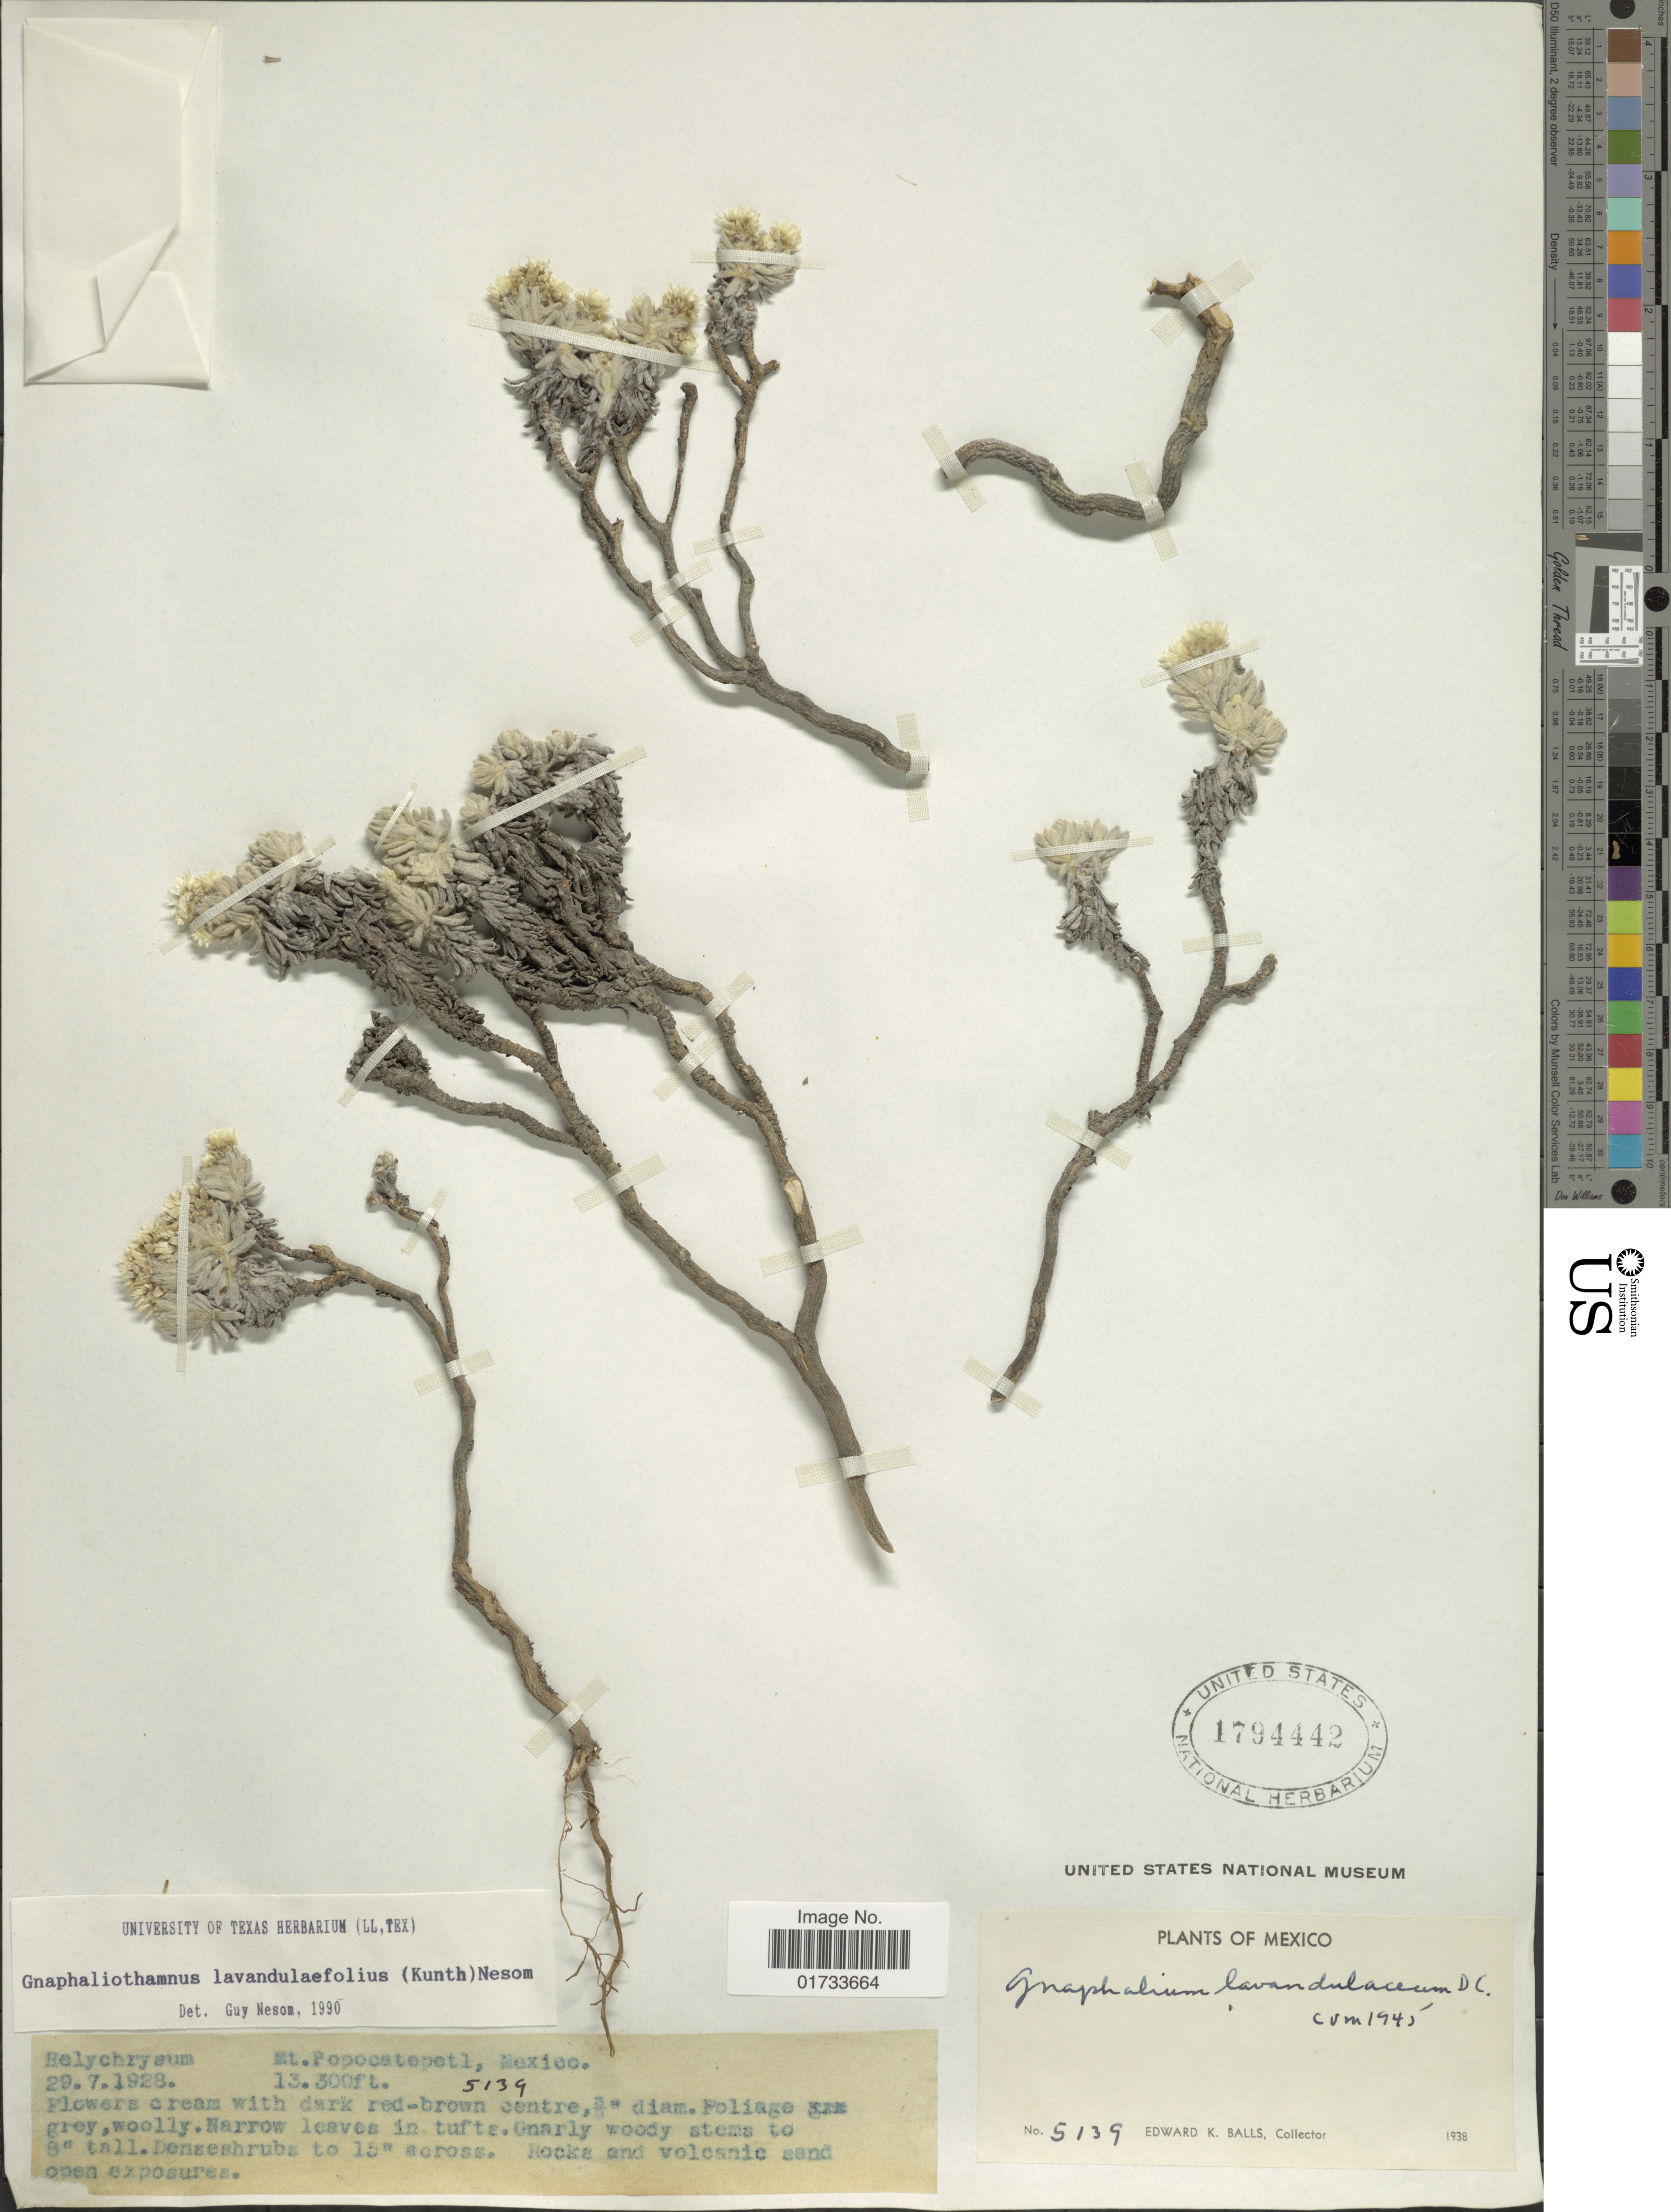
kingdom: Plantae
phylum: Tracheophyta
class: Magnoliopsida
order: Asterales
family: Asteraceae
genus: Chionolaena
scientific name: Chionolaena lavandulifolia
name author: (Kunth) Benth. & Hook.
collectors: E. K. Balls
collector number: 5139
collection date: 1928-07-29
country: Mexico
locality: Mt. Popocatepetl, rocks and volcanic send open exposure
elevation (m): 4054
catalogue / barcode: US 1794442